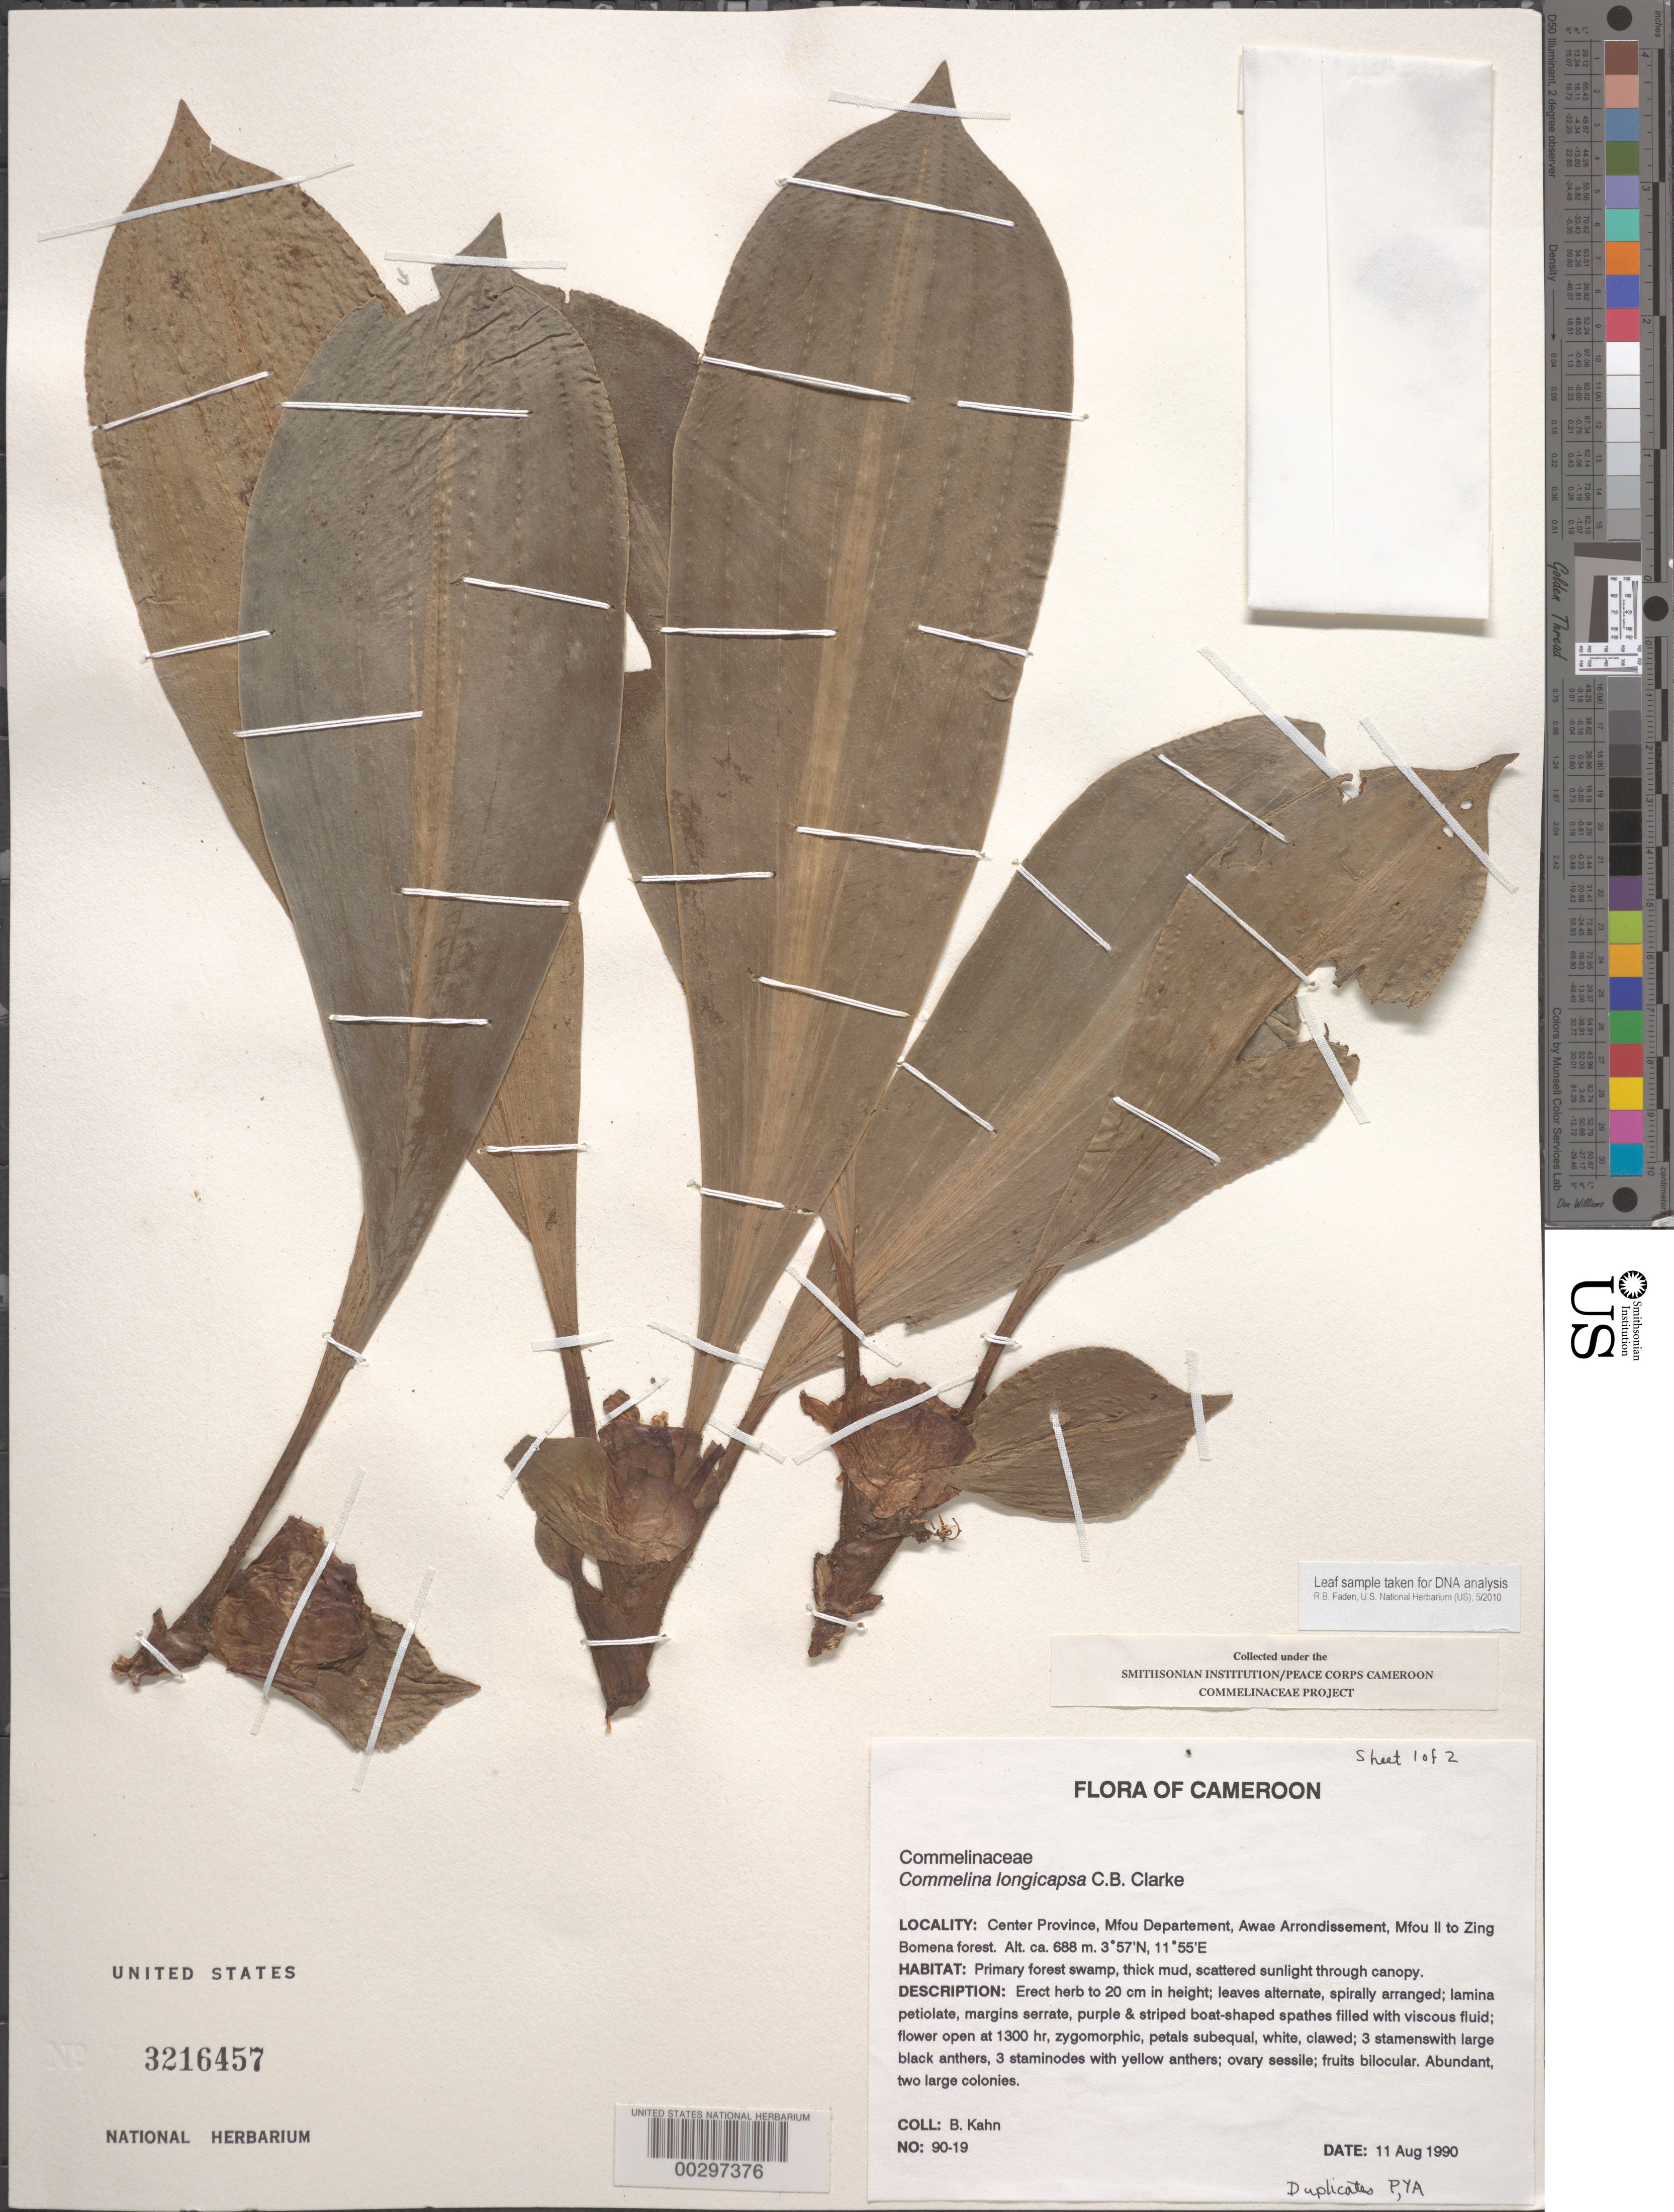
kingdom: Plantae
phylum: Tracheophyta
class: Liliopsida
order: Commelinales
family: Commelinaceae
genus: Commelina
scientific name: Commelina longicapsa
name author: C.B. Clarke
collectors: B. Kahn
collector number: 90-19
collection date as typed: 11 Aug 1990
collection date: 1990-08-11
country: Cameroon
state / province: Centre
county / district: Méfou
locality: Mfou dept. awae arroundissement, mfou ii to zing bomena forest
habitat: Primary forest swamp, thick mud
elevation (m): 688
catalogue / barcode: US 3216457